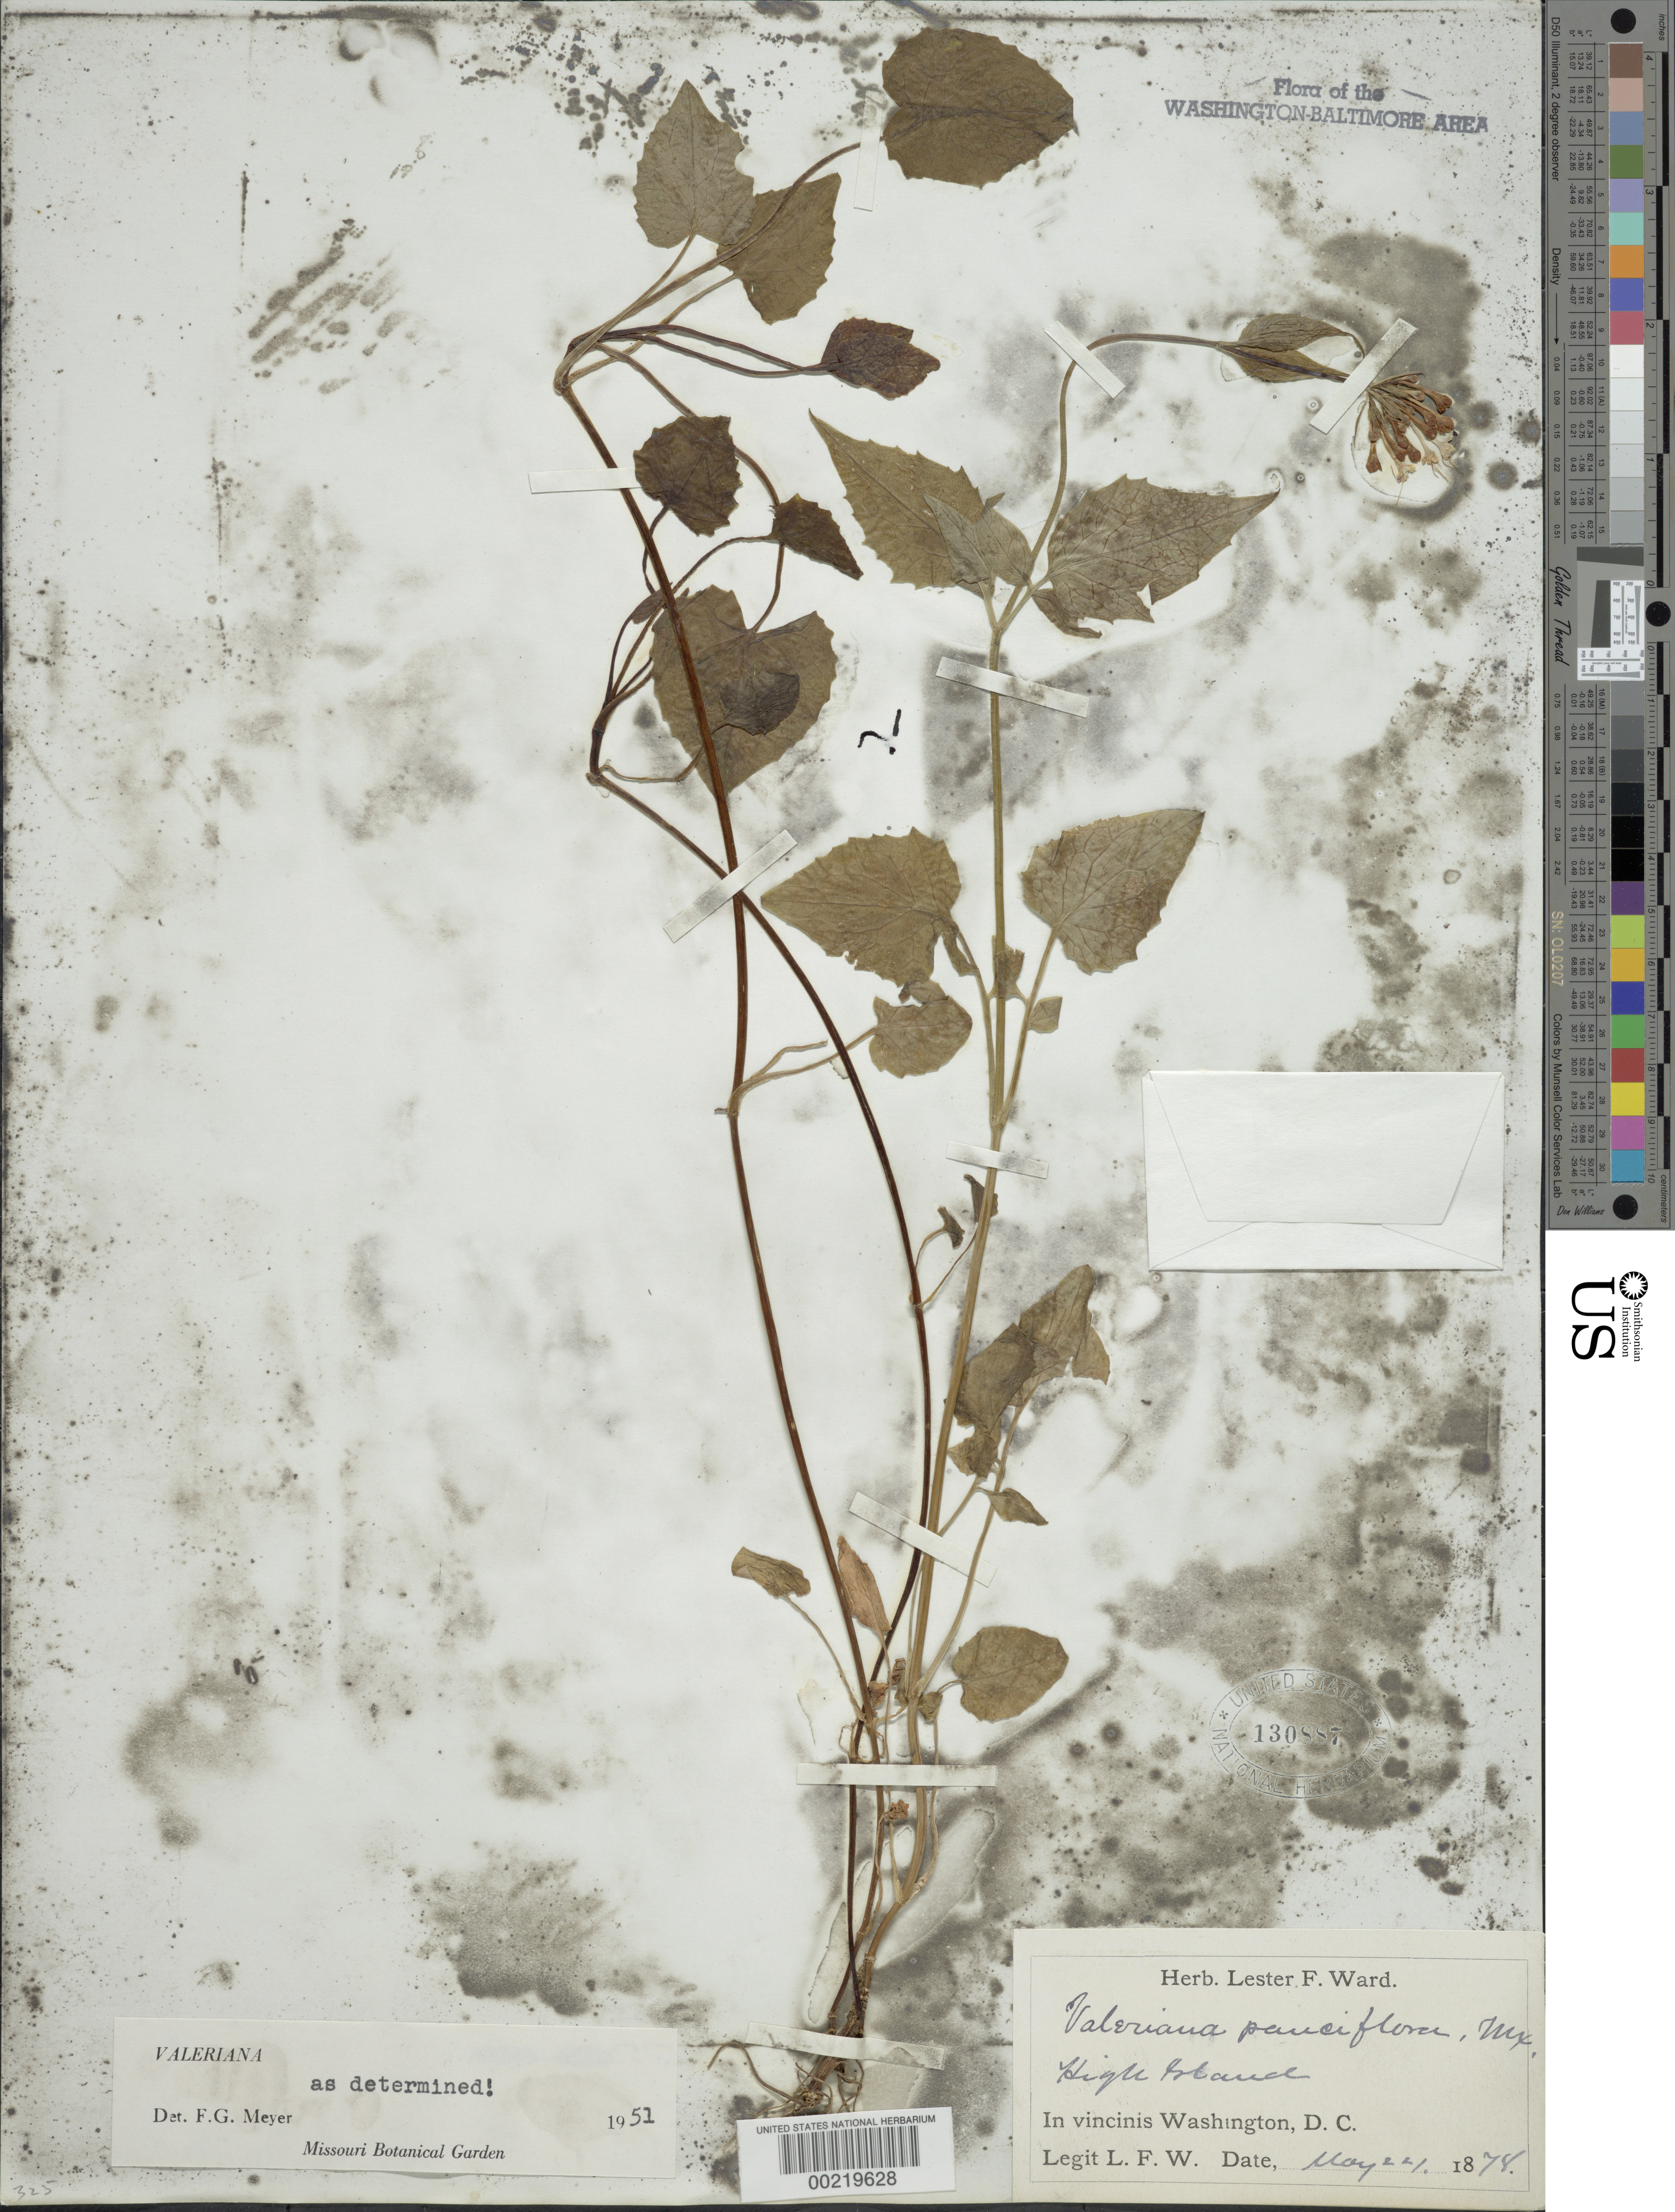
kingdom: Plantae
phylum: Tracheophyta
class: Magnoliopsida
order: Dipsacales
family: Caprifoliaceae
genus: Valeriana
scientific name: Valeriana pauciflora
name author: Michx.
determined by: Meyer, F. G.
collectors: L. F. Ward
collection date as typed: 22 May 1878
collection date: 1878-05-22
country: United States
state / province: Maryland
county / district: Montgomery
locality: High Island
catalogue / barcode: US 130887